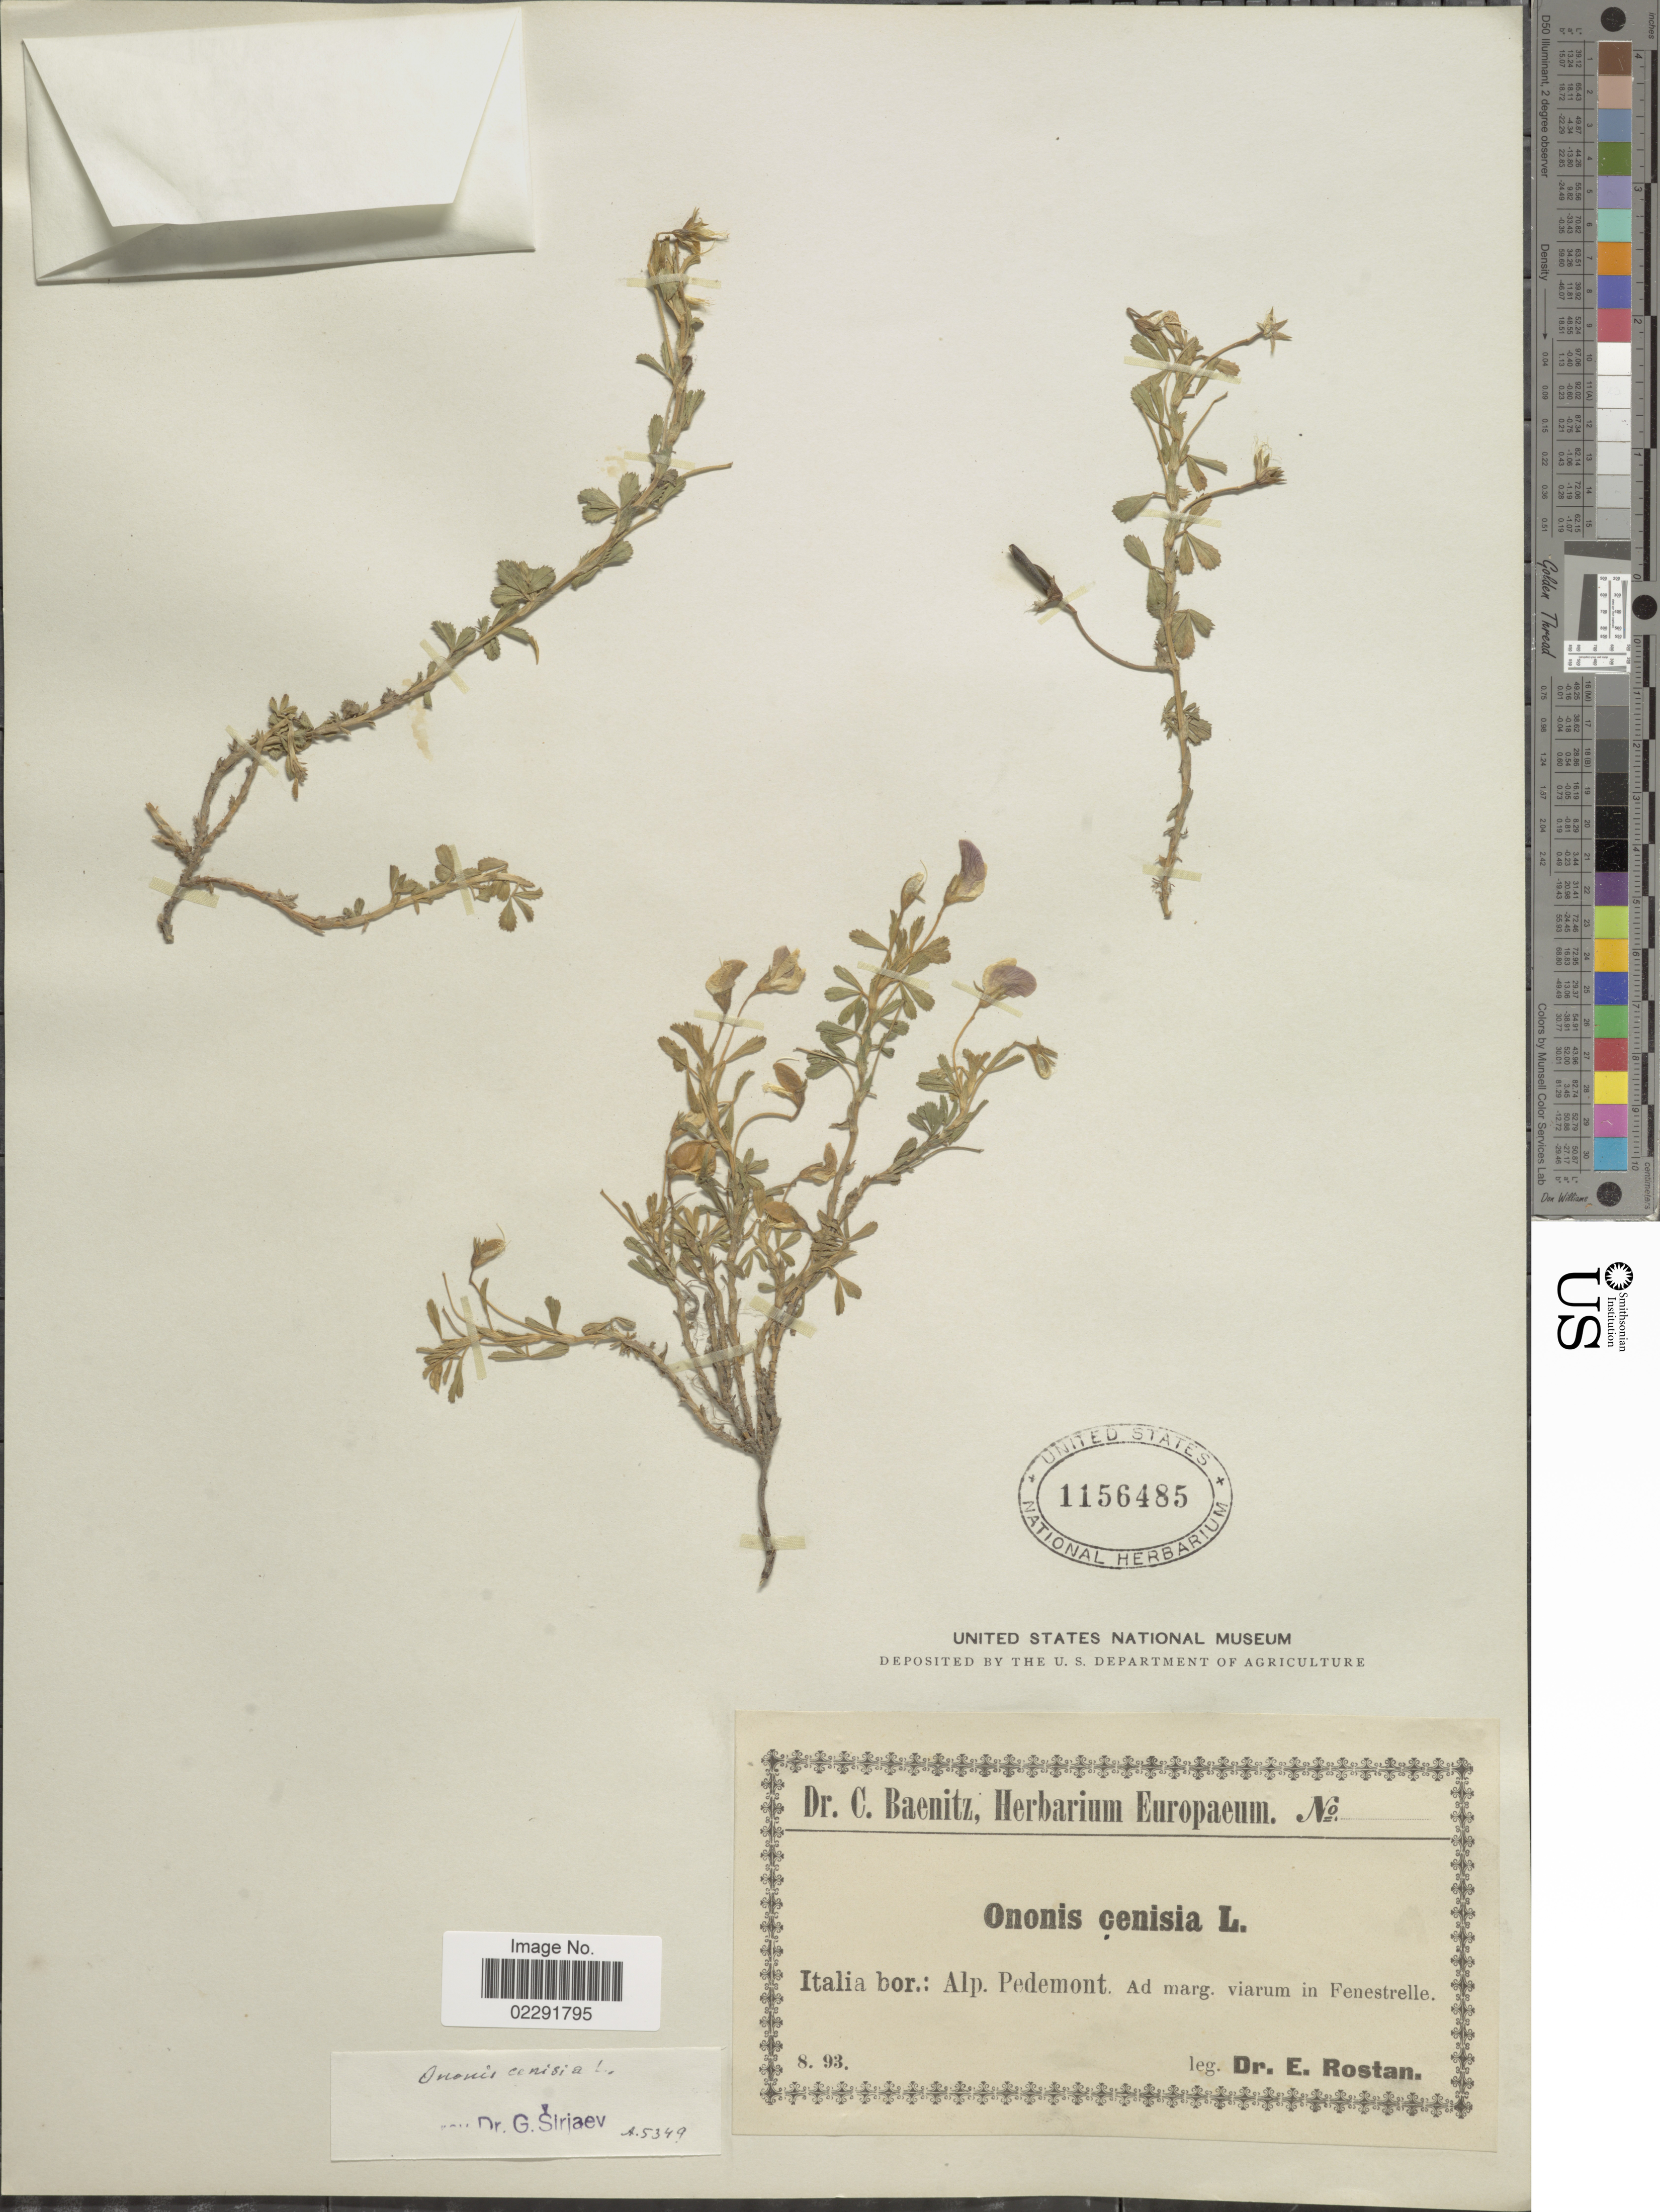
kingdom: Plantae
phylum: Tracheophyta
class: Magnoliopsida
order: Fabales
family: Fabaceae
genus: Ononis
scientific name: Ononis cenisia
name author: L.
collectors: E. Rostan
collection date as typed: Transcribed d/m/y: /8/93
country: Italy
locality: Italia bor.: Alp. Pedemont, ad marg. viarum in Fenestrelle.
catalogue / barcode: US 1156485